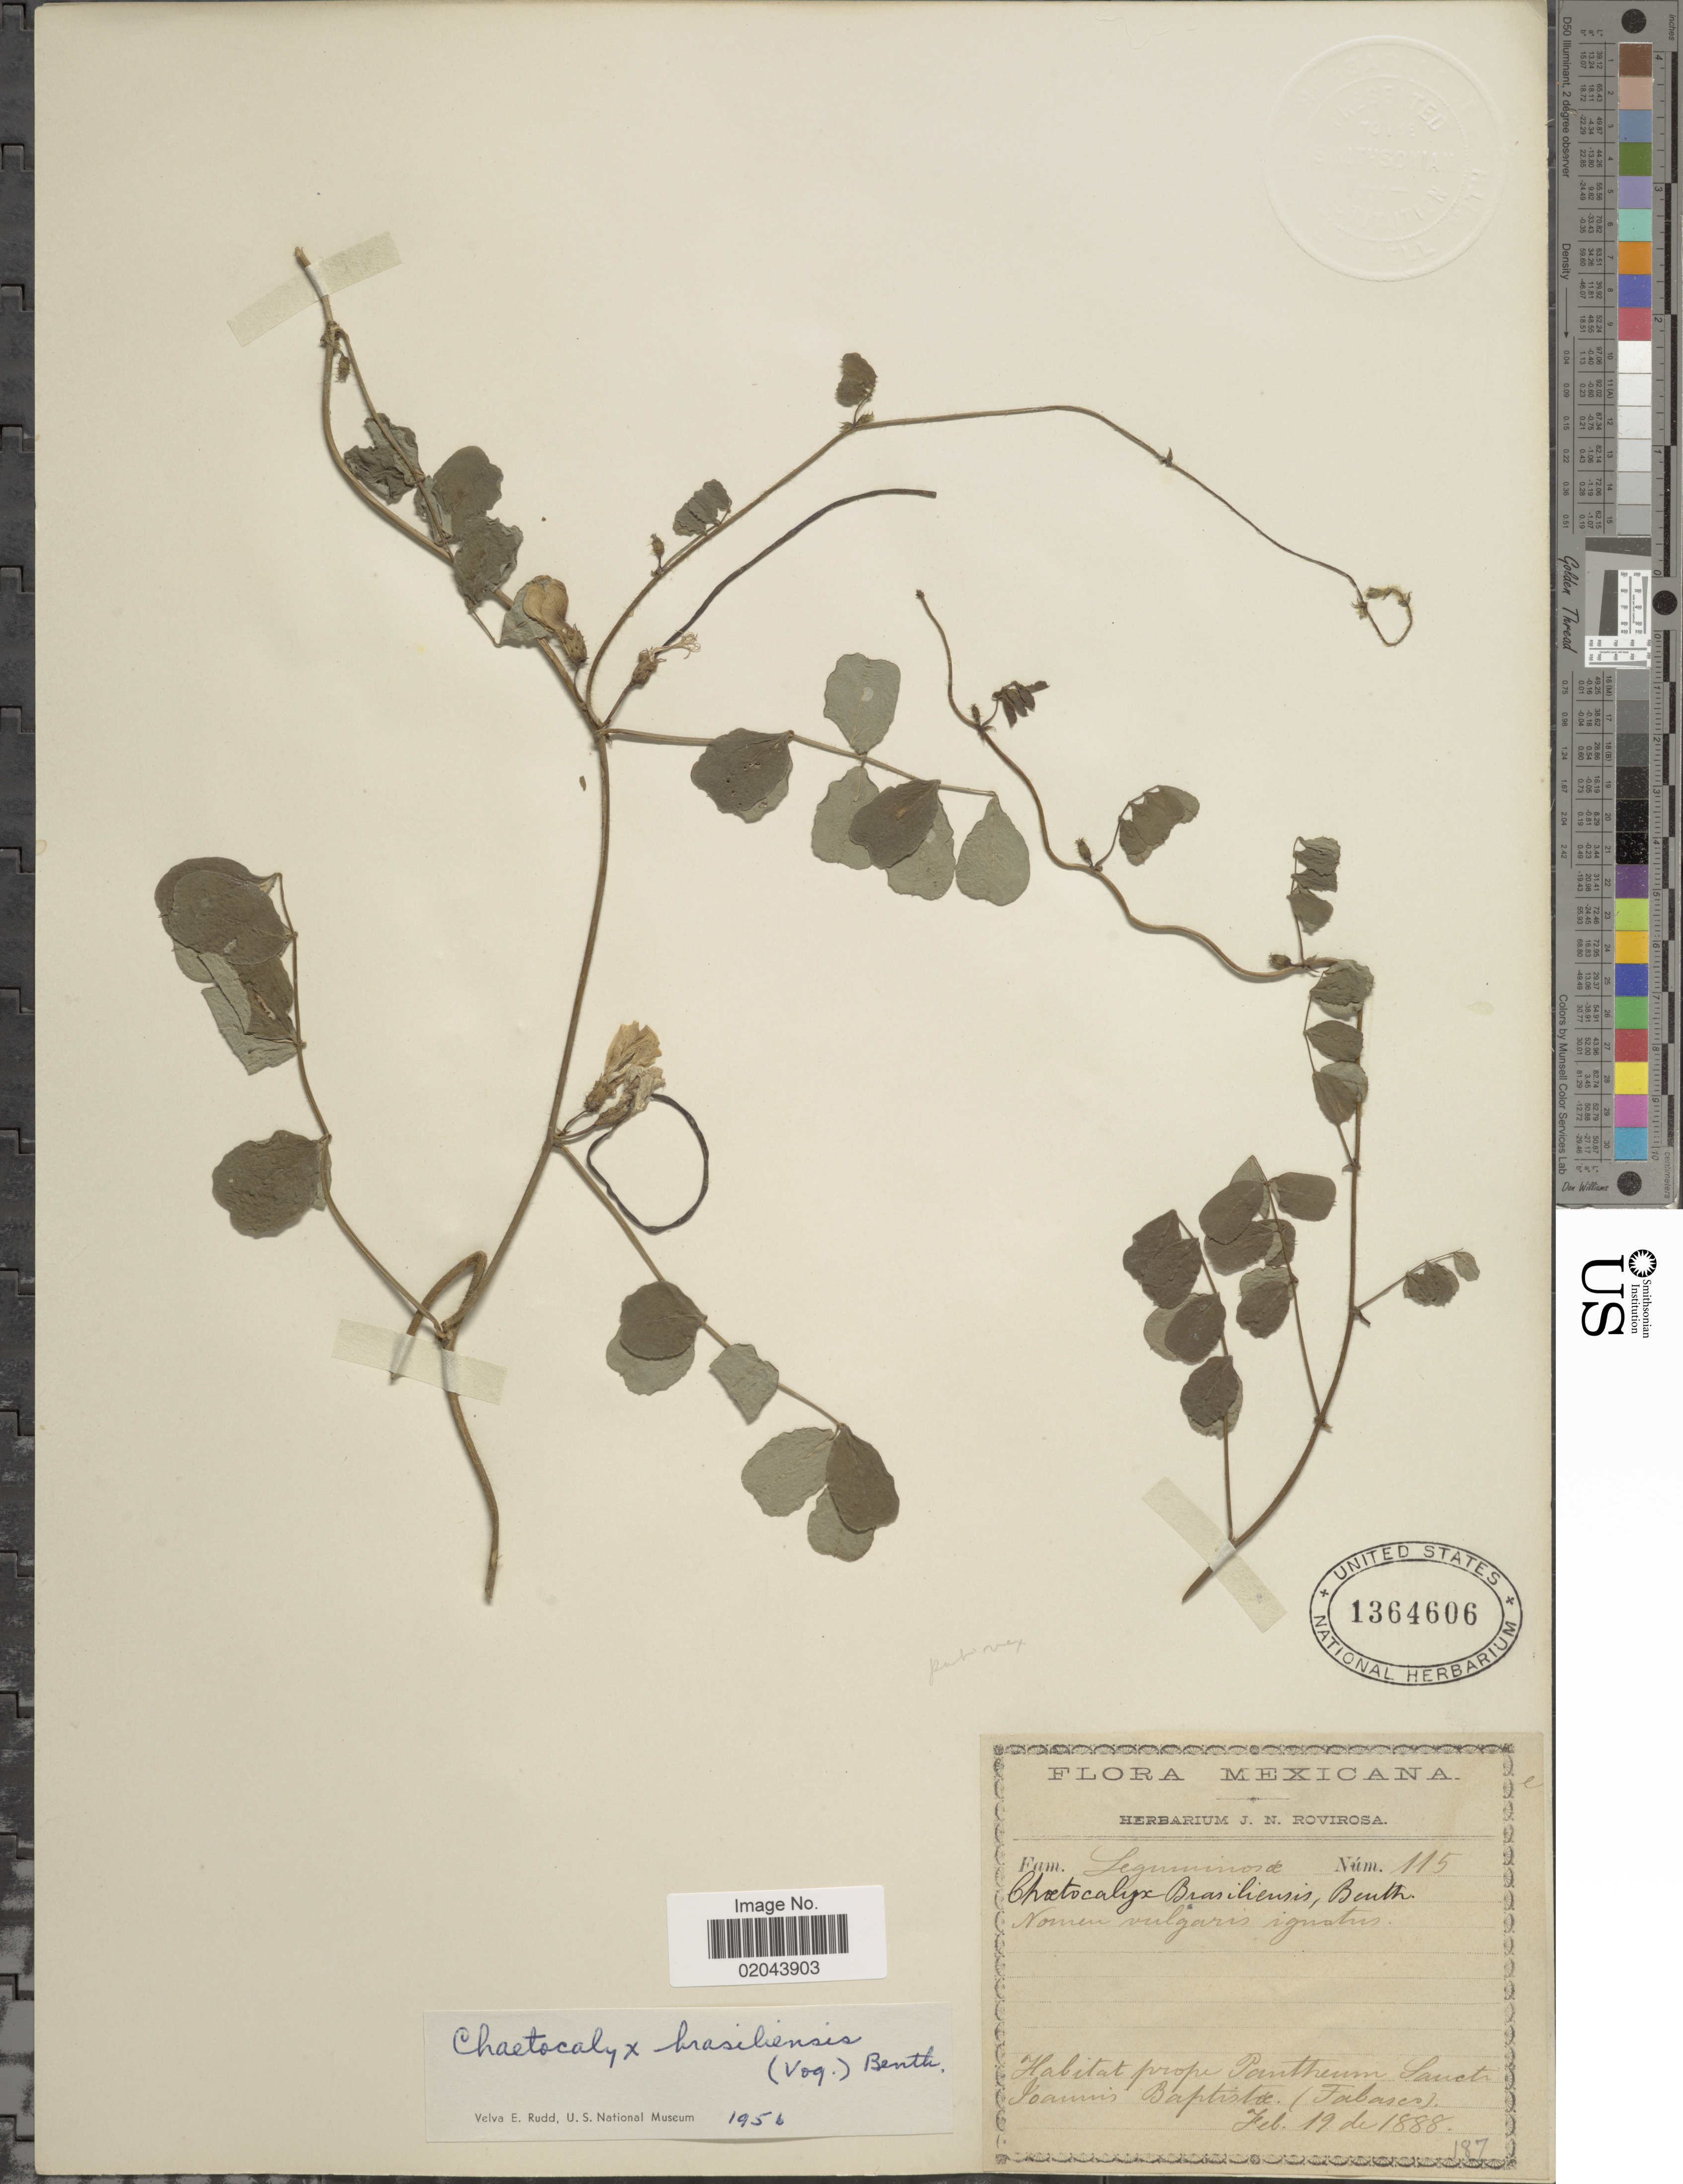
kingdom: Plantae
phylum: Tracheophyta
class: Magnoliopsida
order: Fabales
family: Fabaceae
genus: Chaetocalyx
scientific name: Chaetocalyx brasiliensis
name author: (Vogel) Benth.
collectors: ex herb. J. N. Rovirosa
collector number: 115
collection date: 1888-02-19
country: Mexico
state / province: Tabasco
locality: Habitat prope Pantheum Sancti Joannis Baptistae (Tabasco).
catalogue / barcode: US 1364606